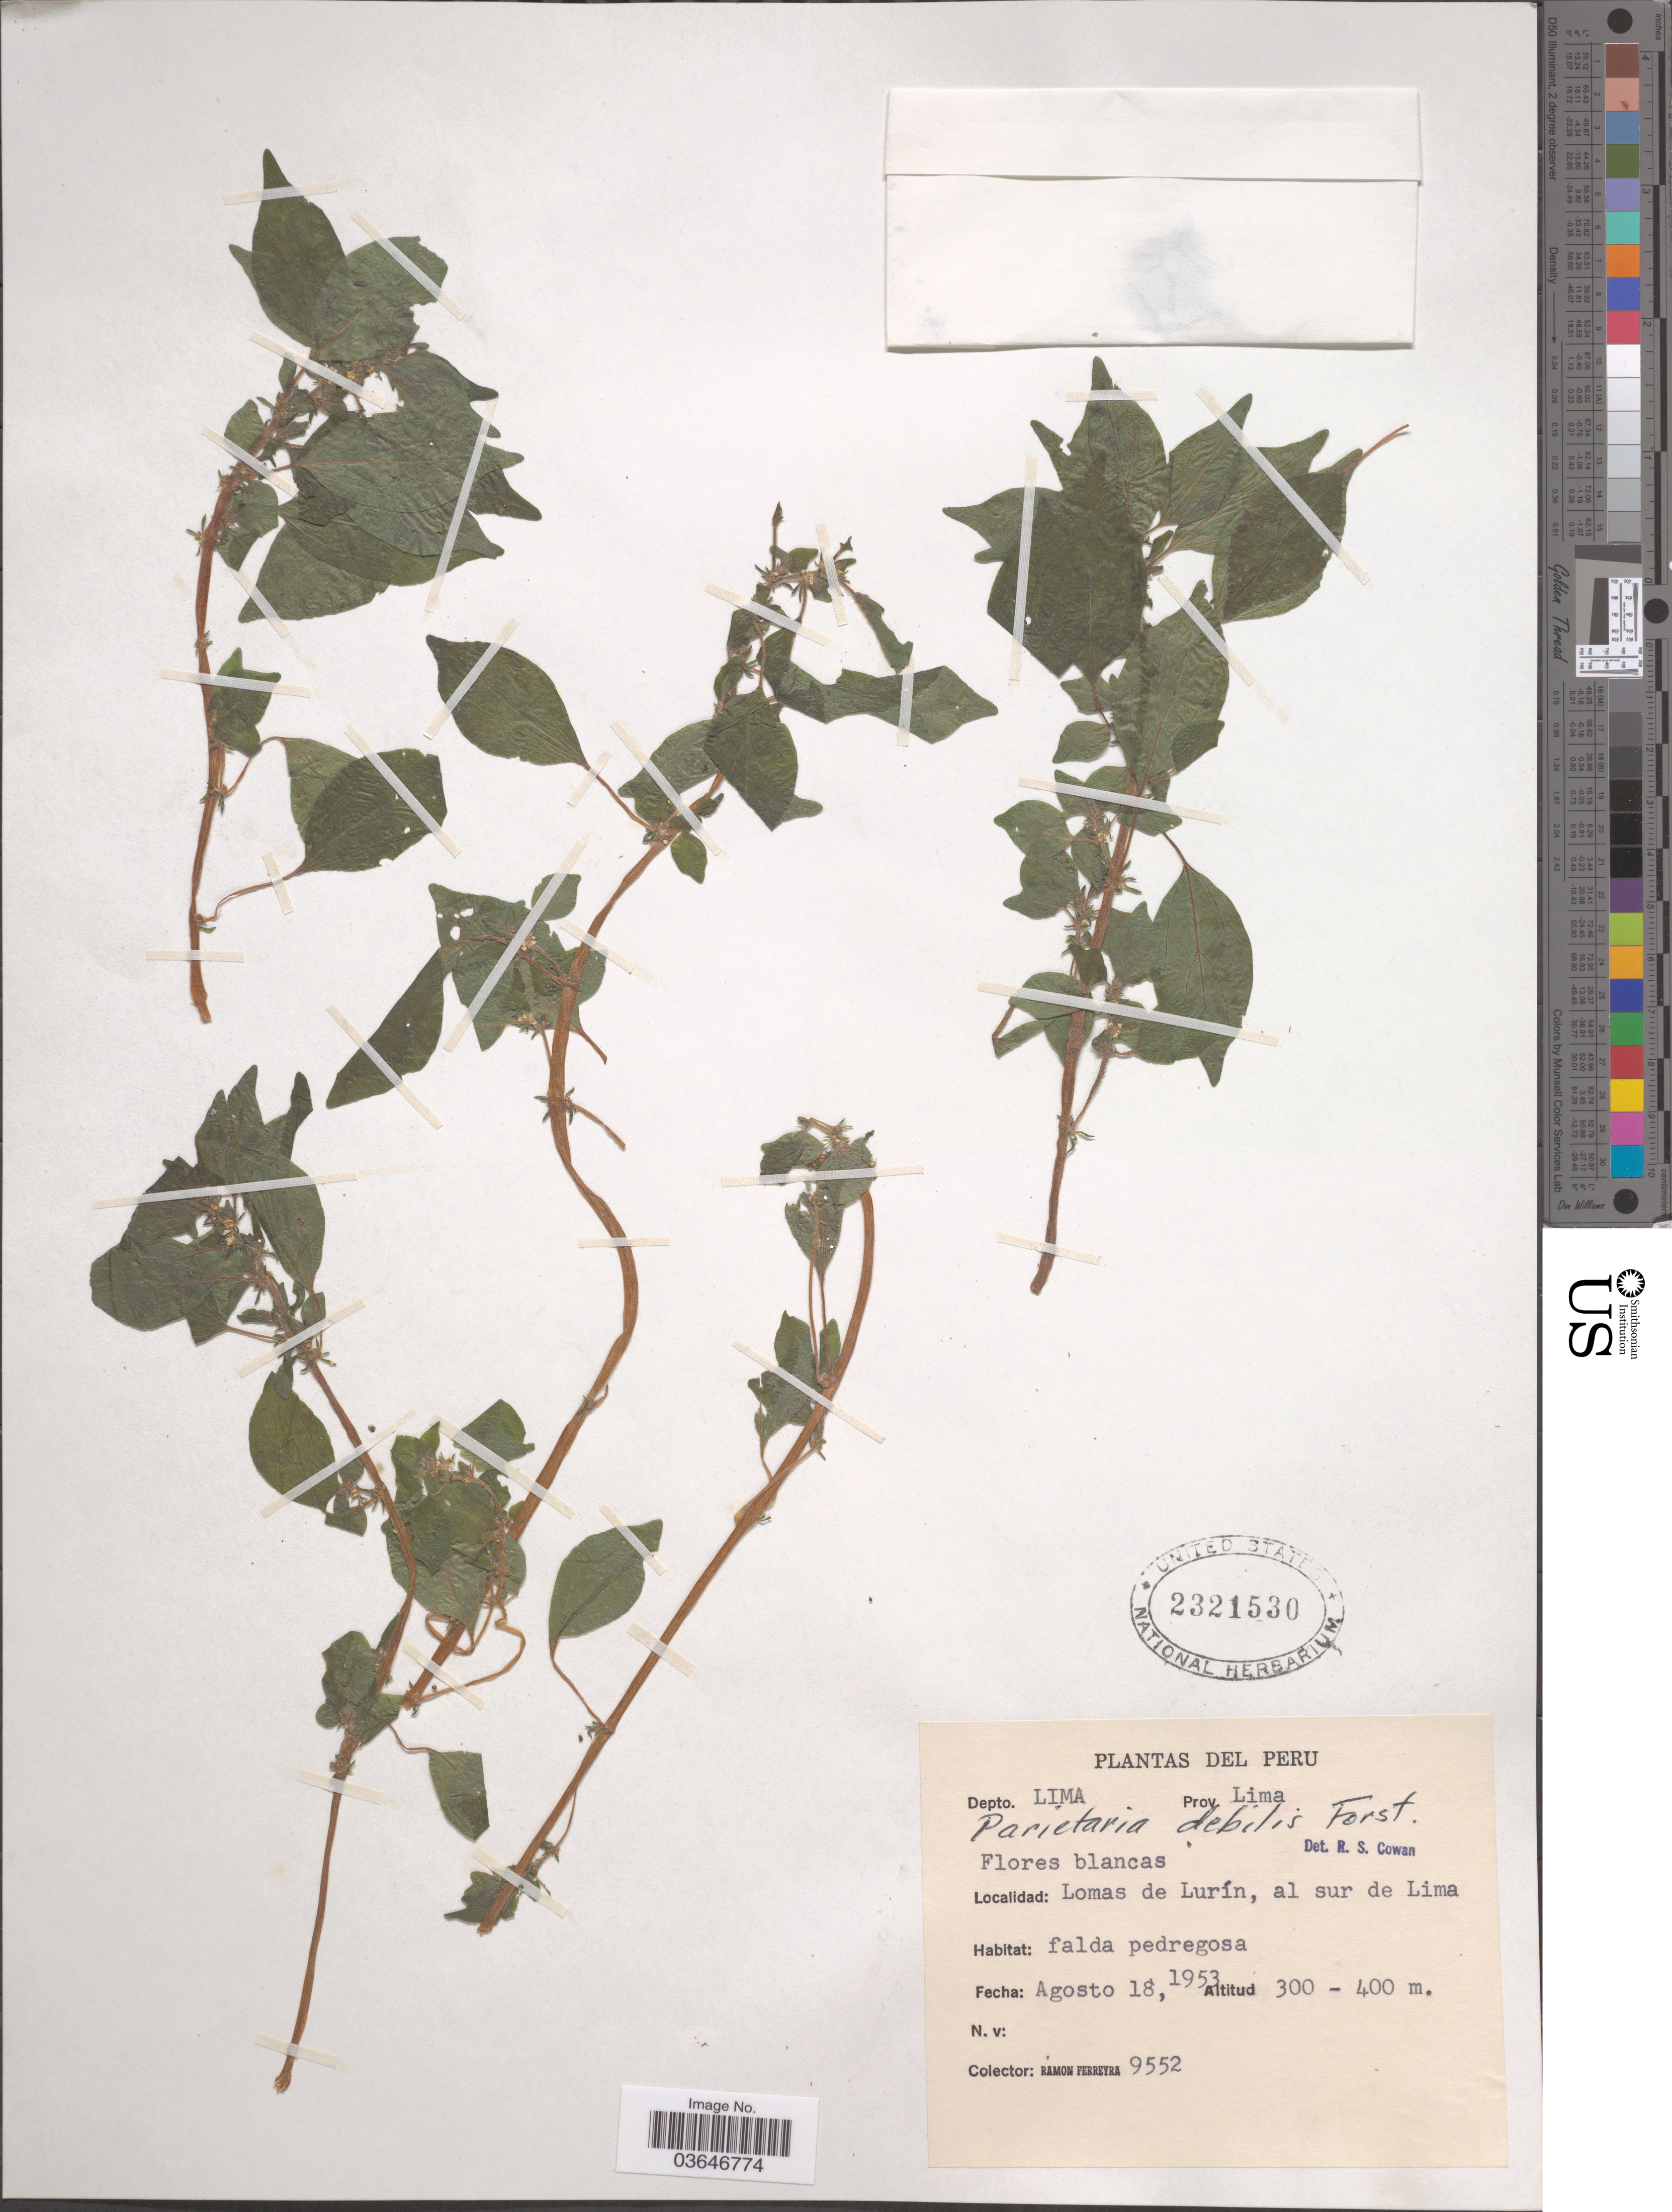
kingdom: Plantae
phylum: Tracheophyta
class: Magnoliopsida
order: Rosales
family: Urticaceae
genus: Parietaria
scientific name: Parietaria debilis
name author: G. Forst.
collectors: R. A. Ferreyra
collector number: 9552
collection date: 1953-08-18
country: Peru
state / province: Lima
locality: Depto. Lima. Lomas de Lurín, al sur de Lima.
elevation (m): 300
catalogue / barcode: US 2321530